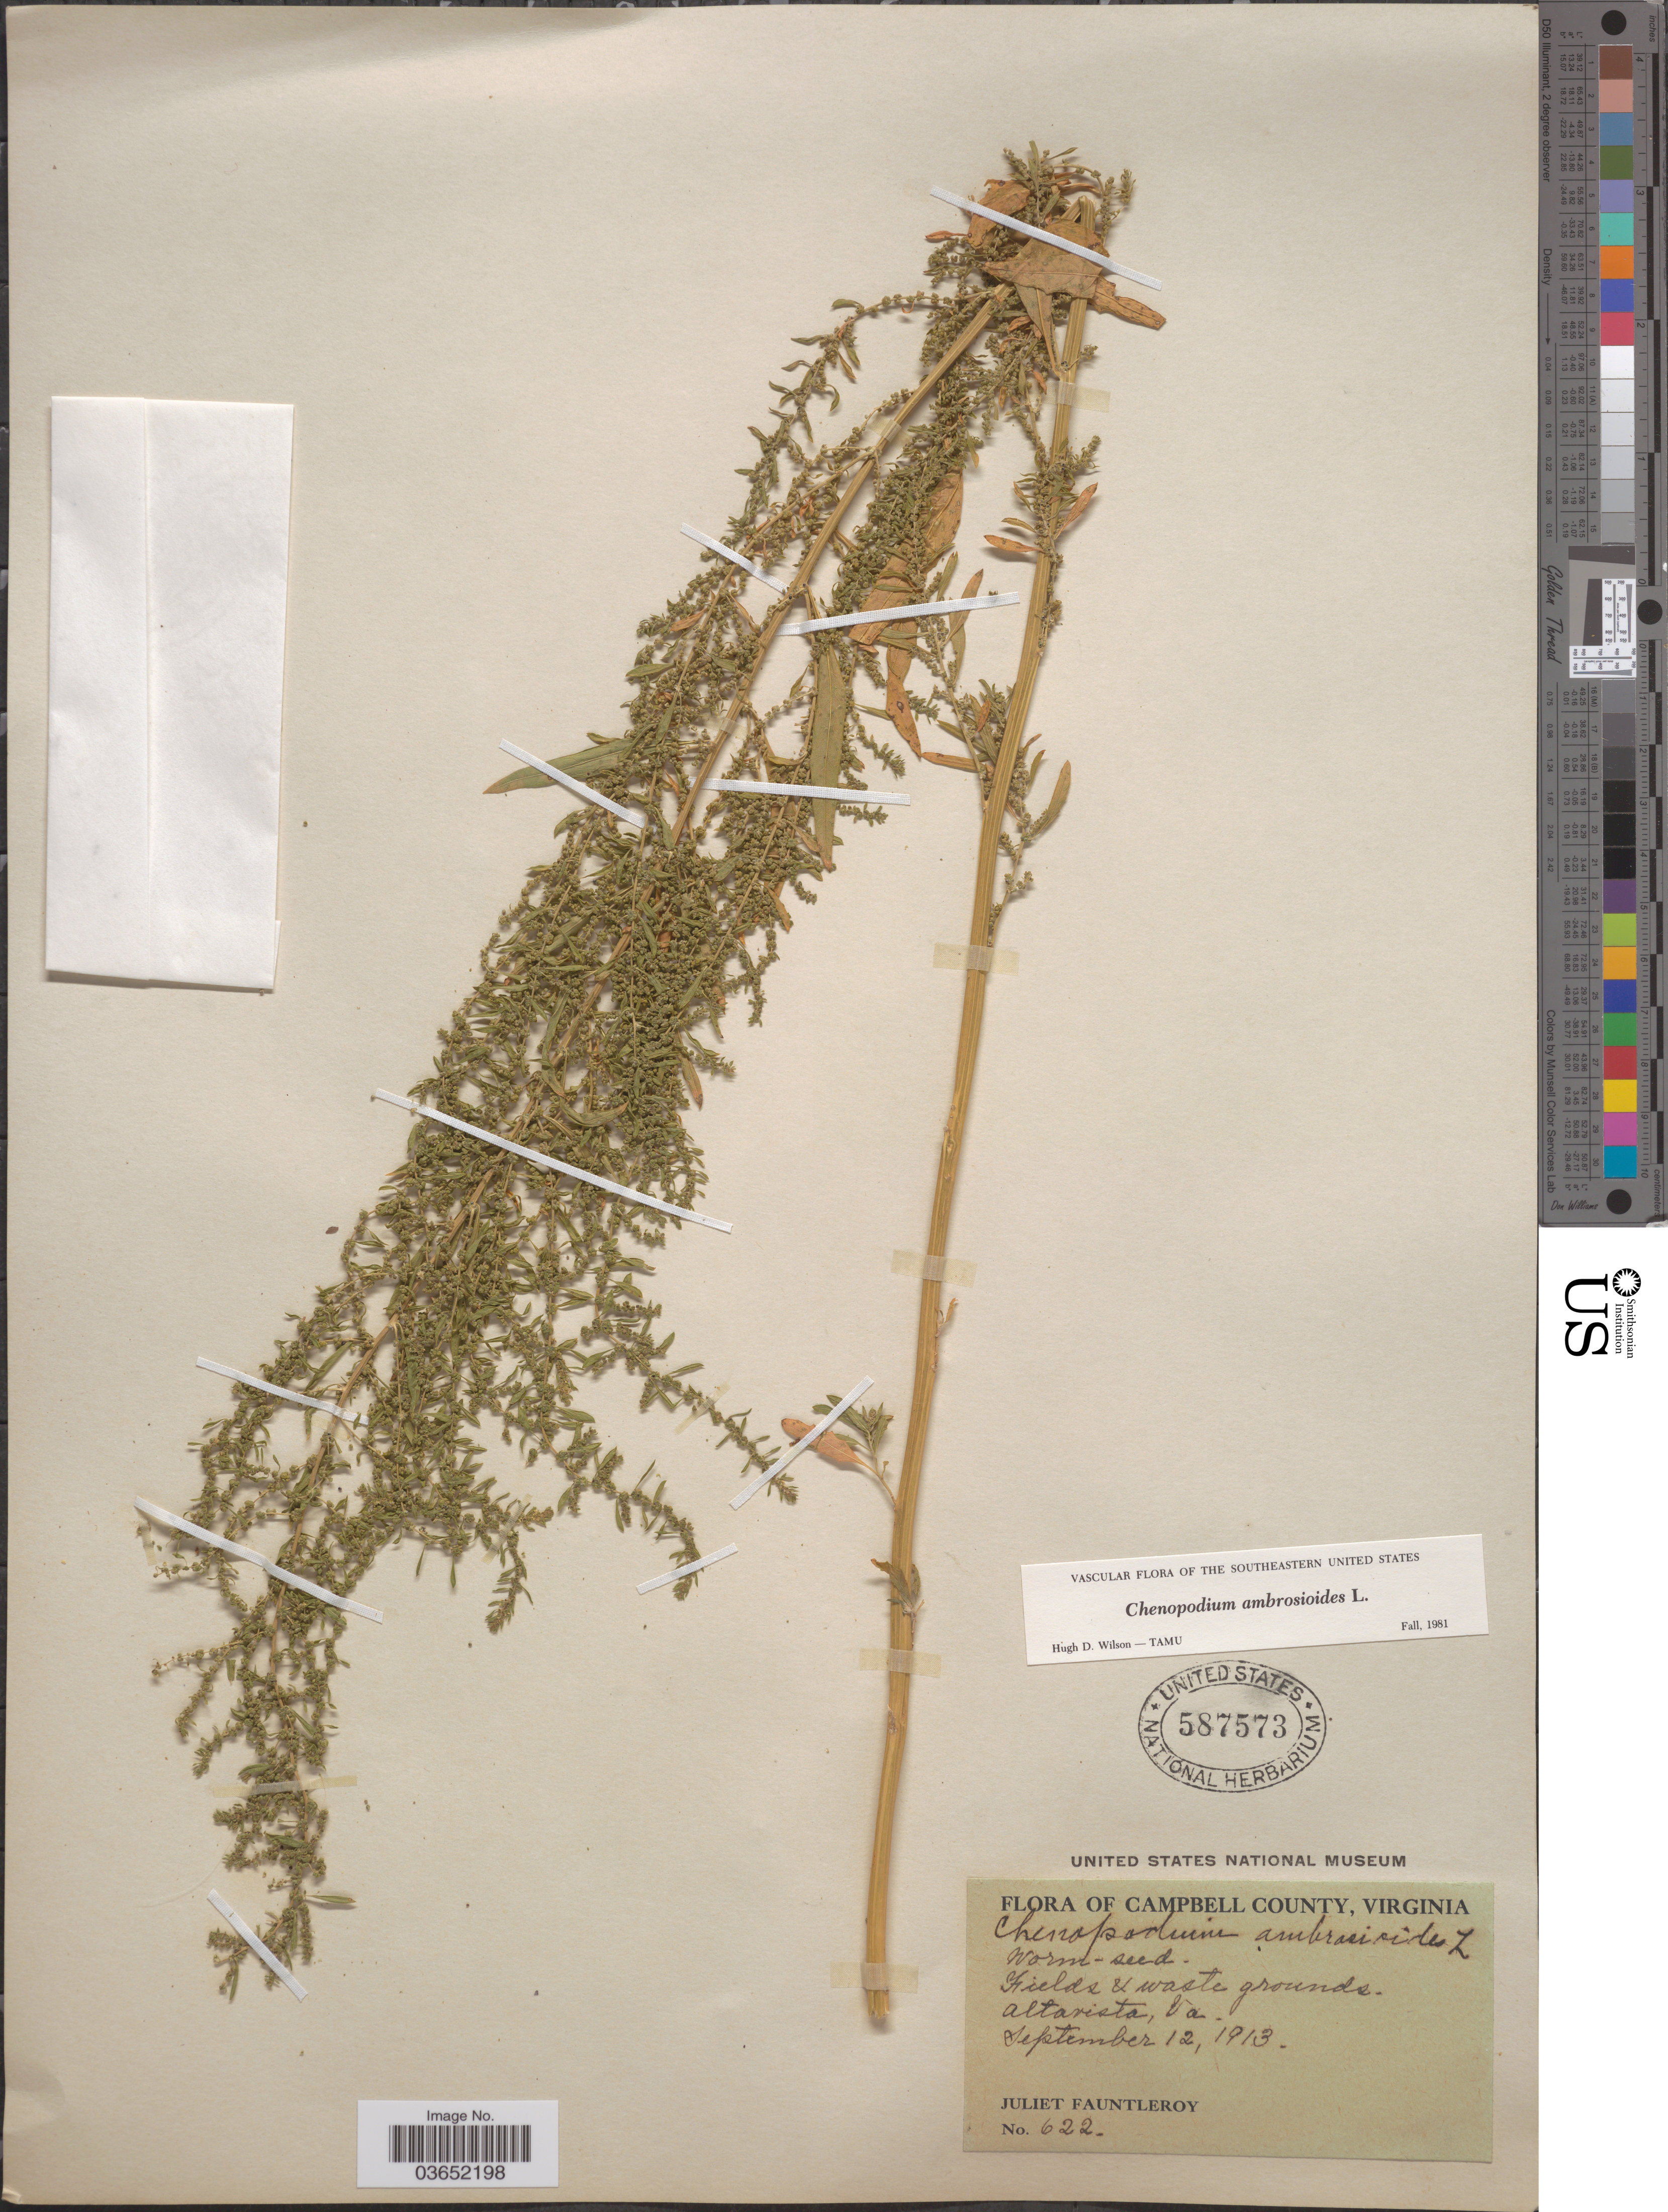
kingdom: Plantae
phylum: Tracheophyta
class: Magnoliopsida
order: Caryophyllales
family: Amaranthaceae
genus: Chenopodium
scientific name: Chenopodium ambrosioides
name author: L.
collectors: J. Fauntleroy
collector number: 622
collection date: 1913-09-12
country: United States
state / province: Virginia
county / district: Campbell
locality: Campbell County. Altavista.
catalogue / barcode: US 587573